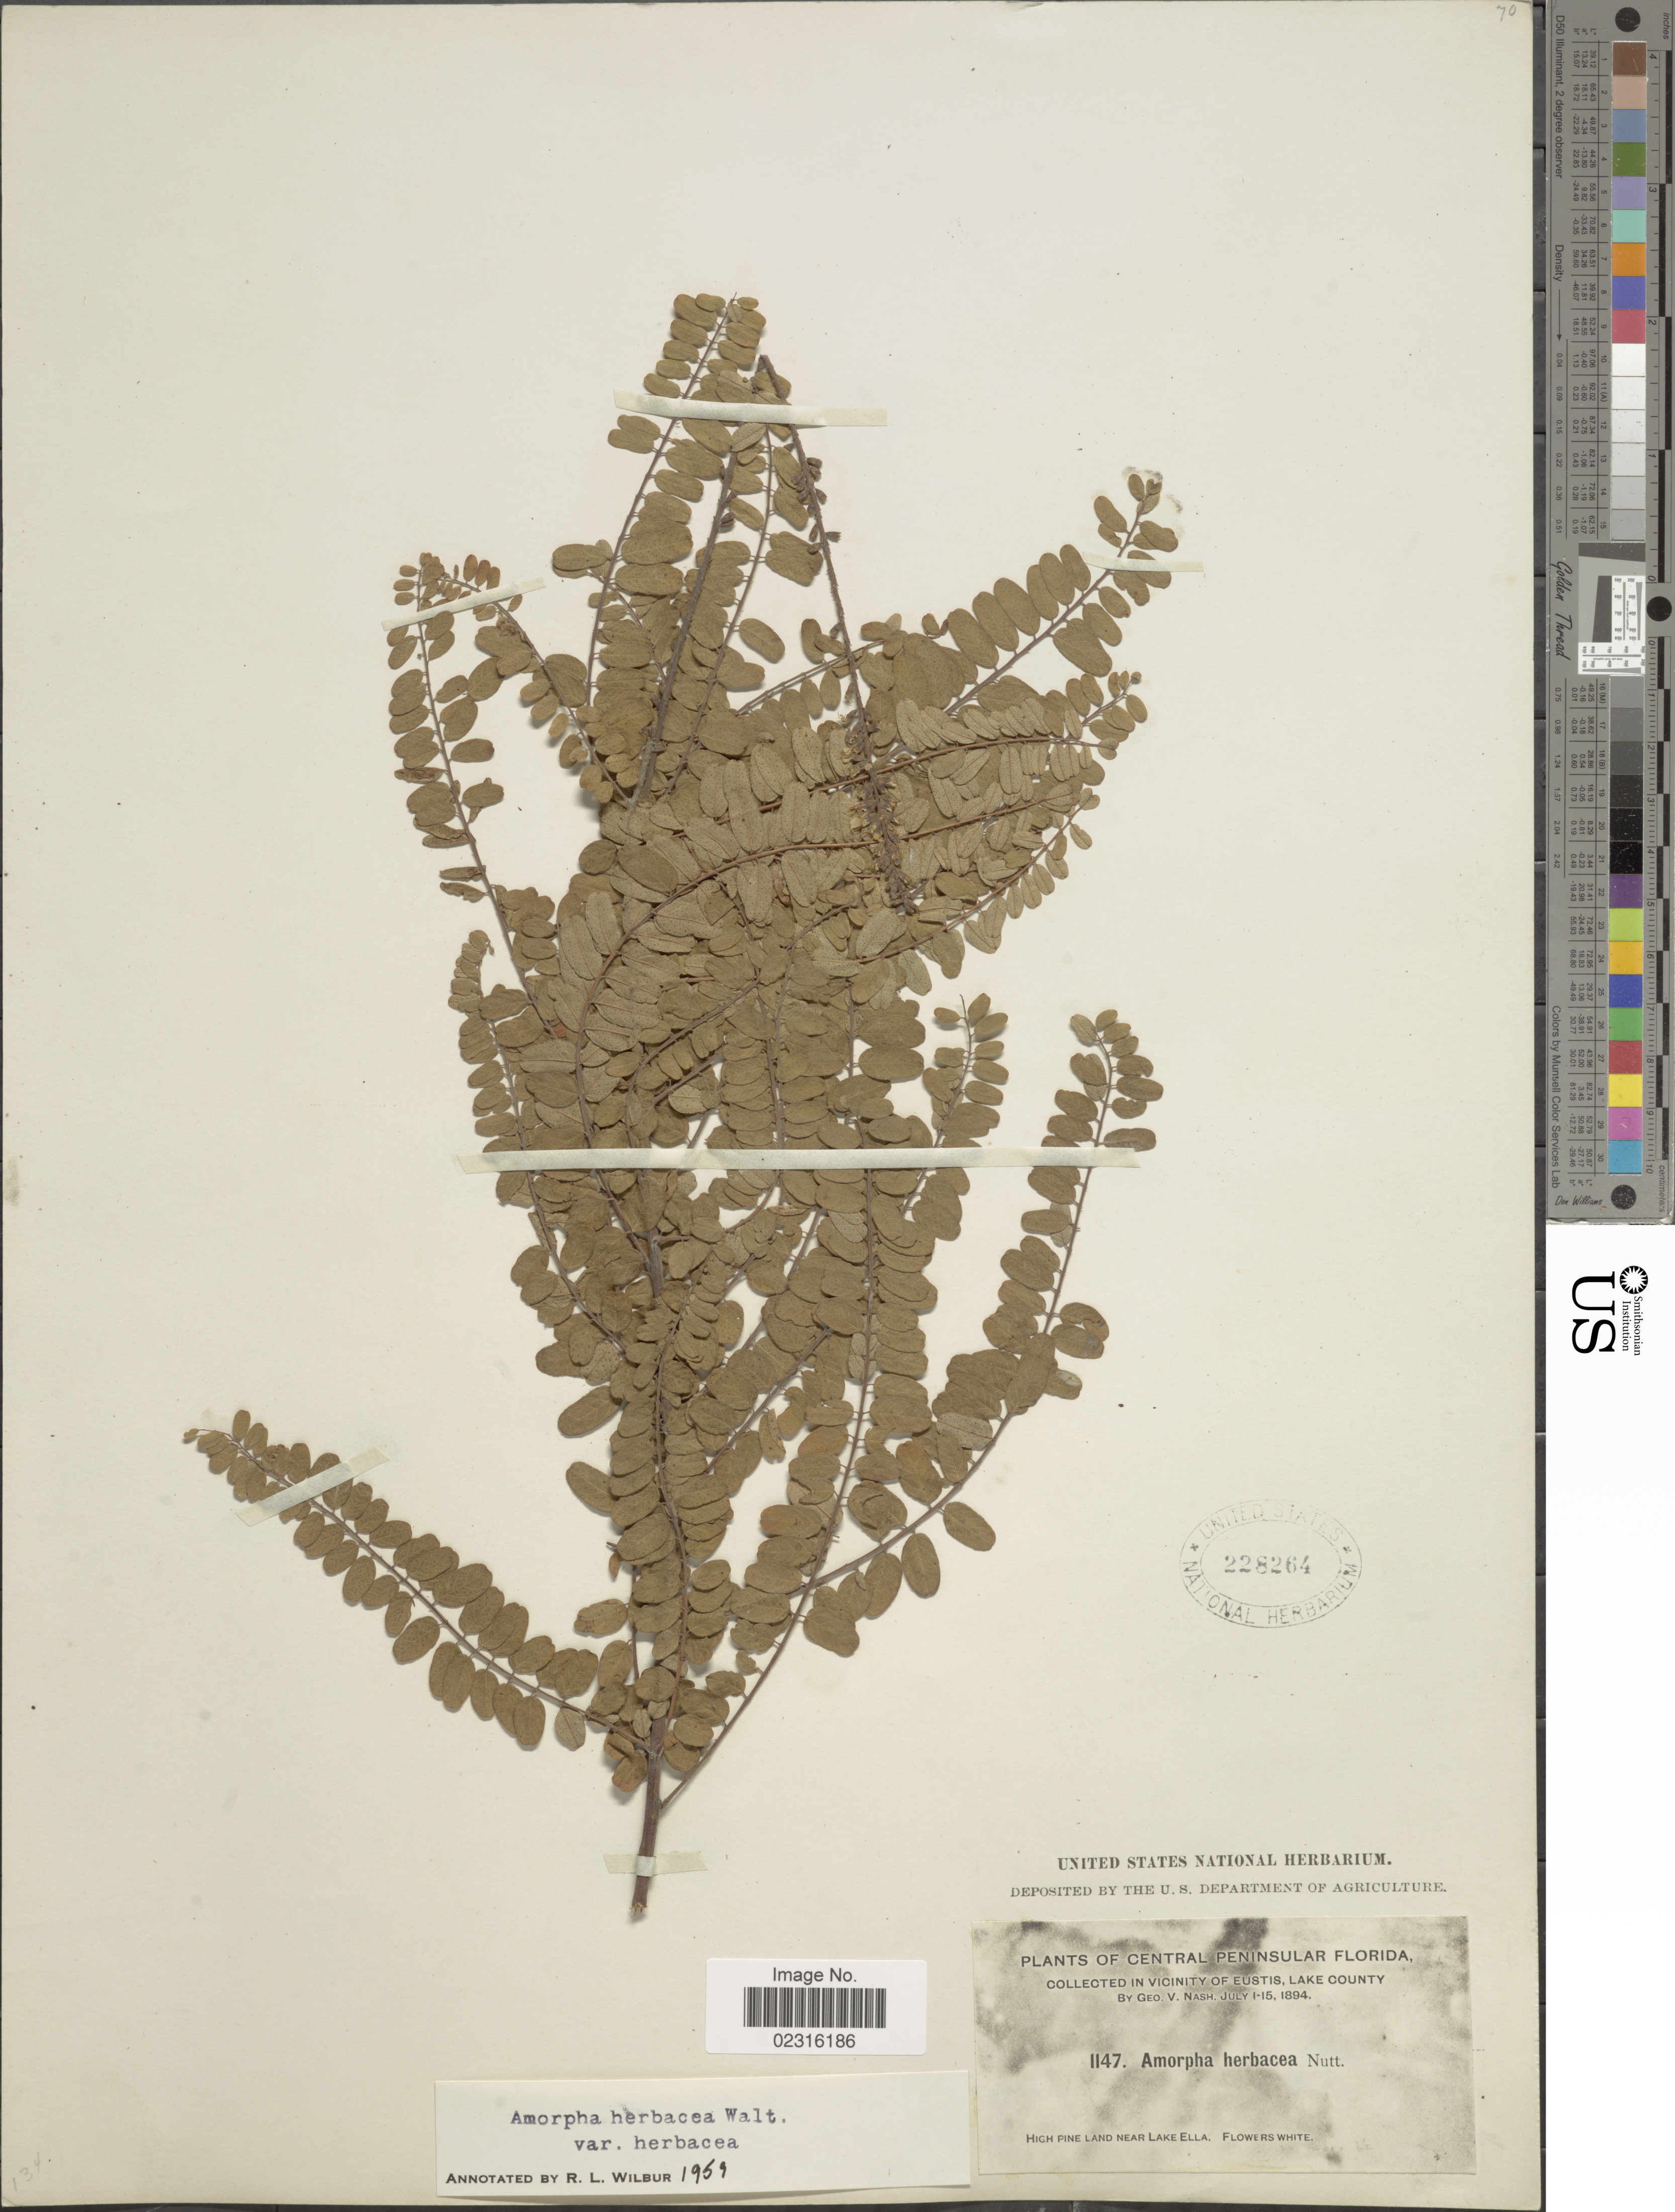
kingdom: Plantae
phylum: Tracheophyta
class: Magnoliopsida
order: Fabales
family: Fabaceae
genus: Amorpha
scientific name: Amorpha herbacea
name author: Schltdl.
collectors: G. V. Nash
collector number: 1147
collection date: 1894-07-15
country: United States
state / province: Florida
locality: Central Peninsular Florida, in vicinity of Eustis, Lake County, High Pine Land near Lake Ella.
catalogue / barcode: US 228264